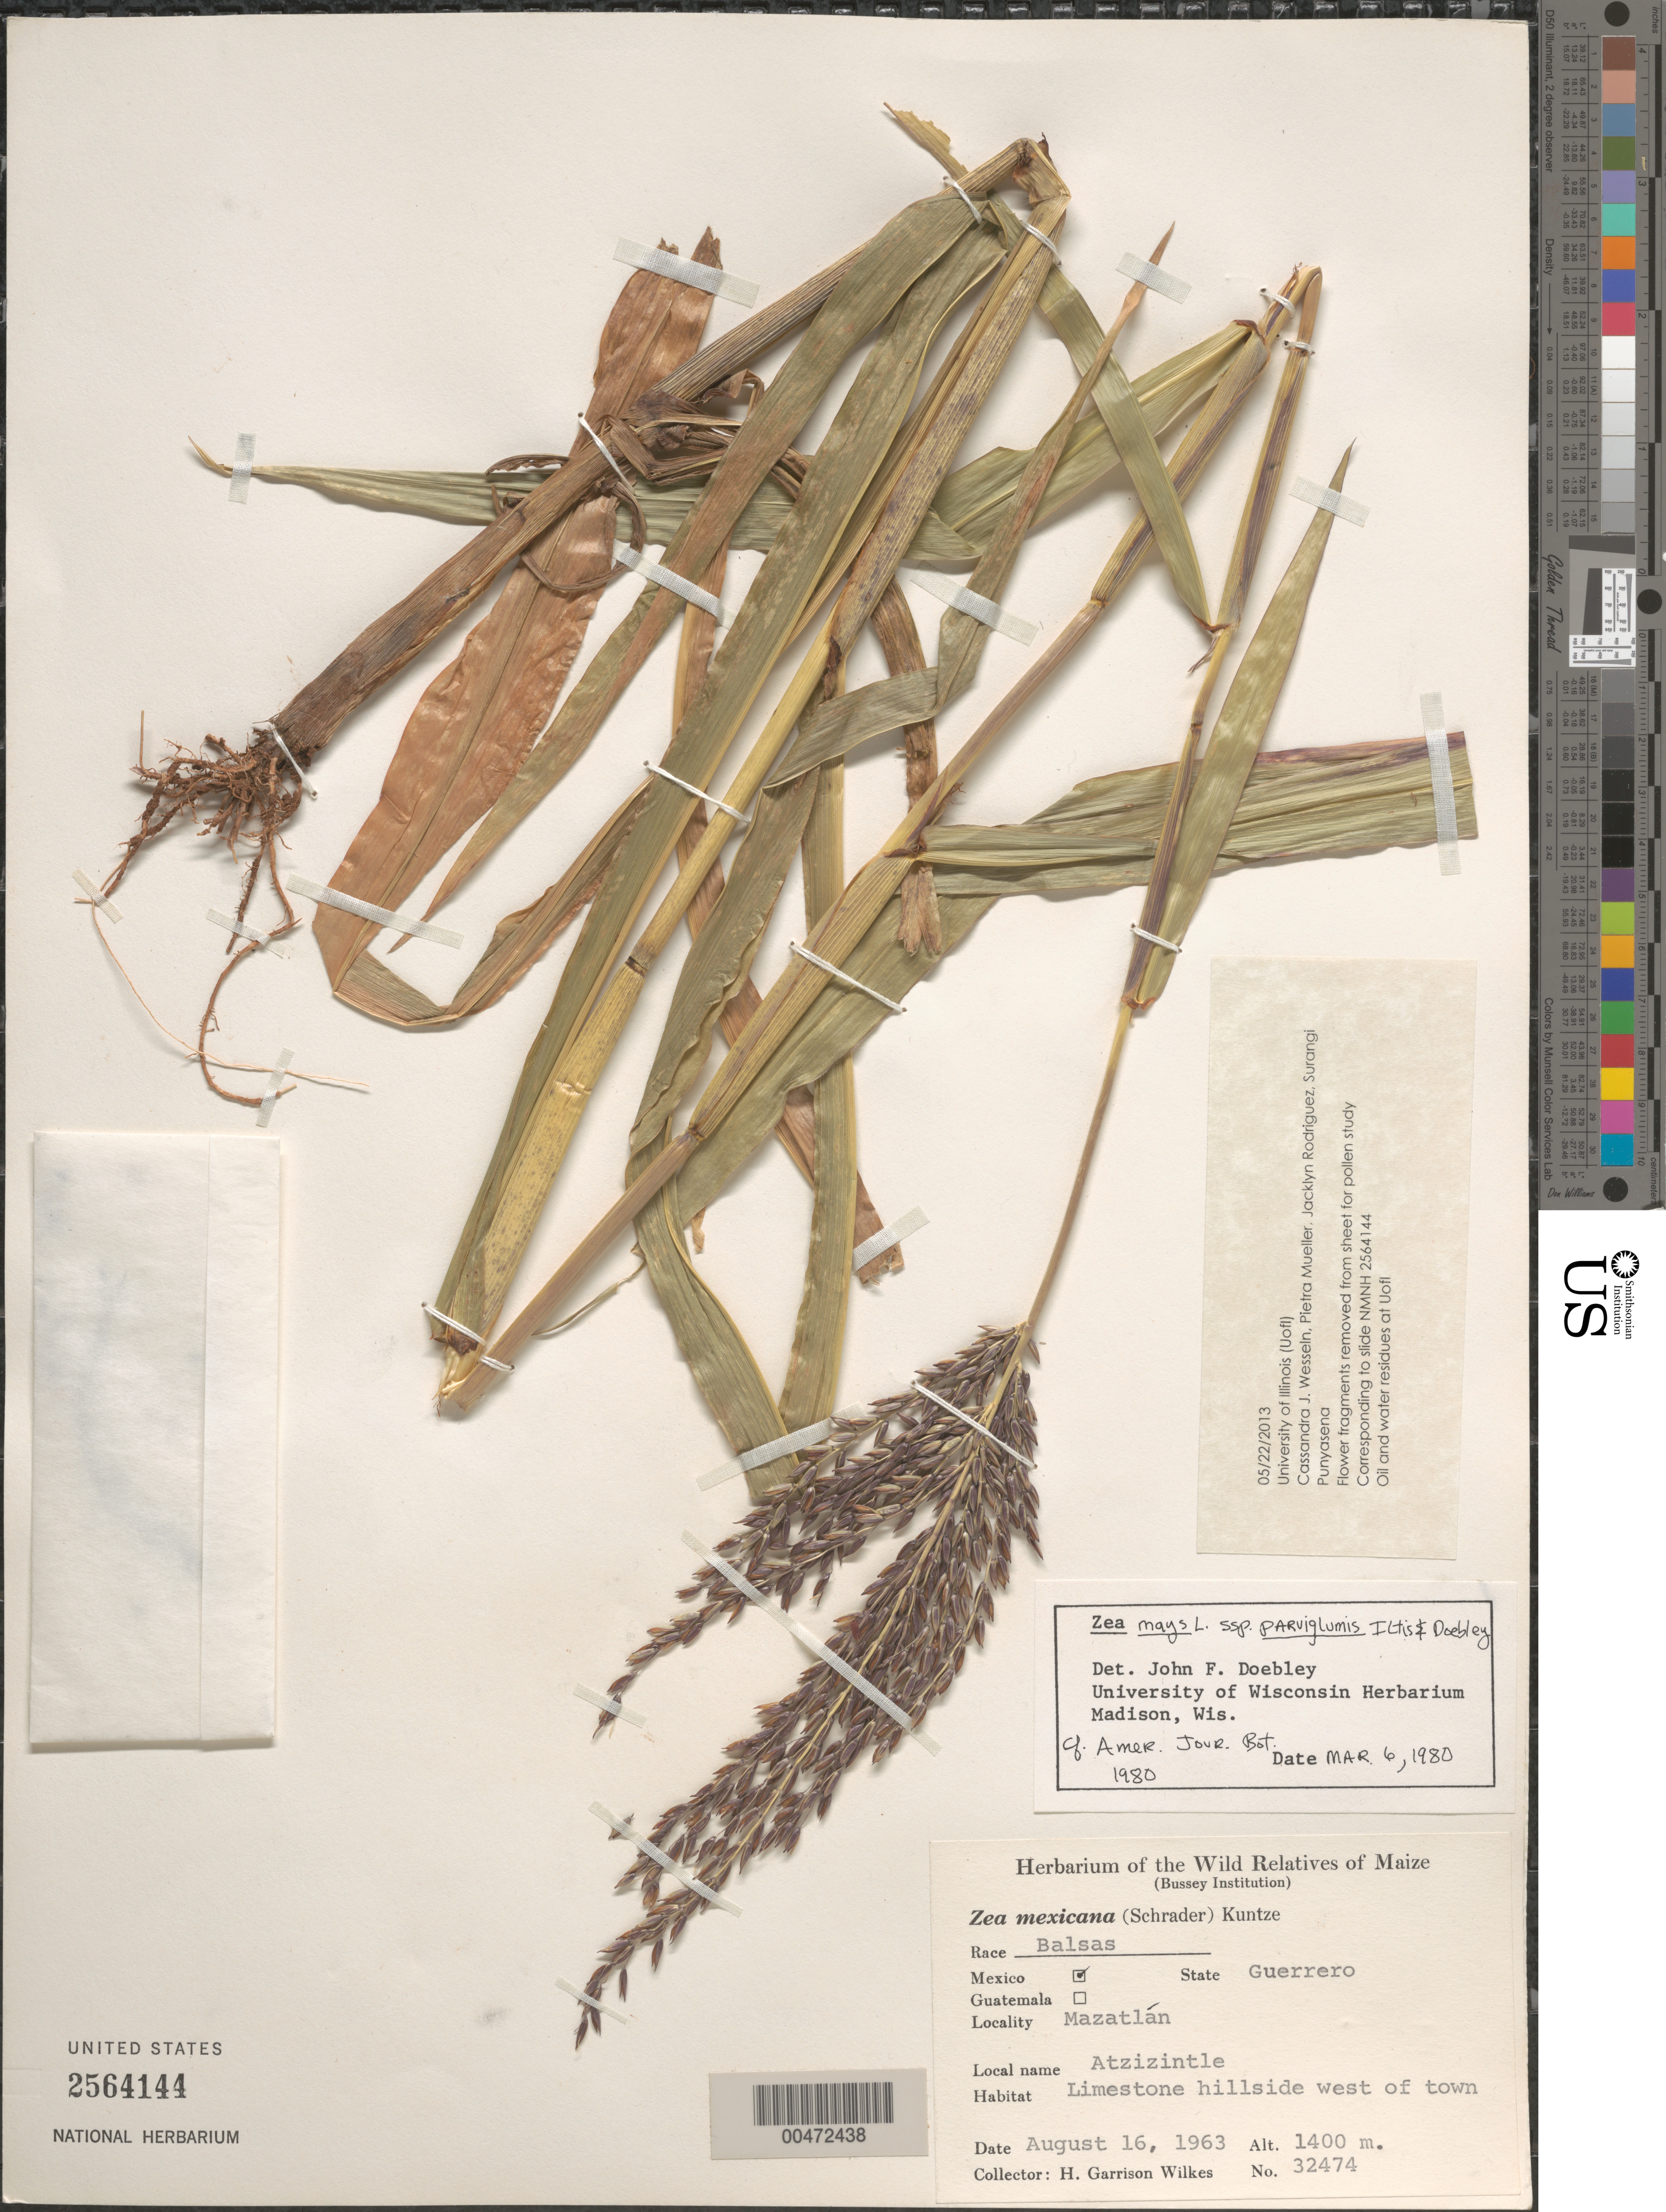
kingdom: Plantae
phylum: Tracheophyta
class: Liliopsida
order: Poales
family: Poaceae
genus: Zea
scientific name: Zea mays subsp. parviglumis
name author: Iltis & Doebley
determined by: Doebley, John F.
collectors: H. G. Wilkes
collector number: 32474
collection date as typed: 16 Aug 1963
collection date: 1963-08-16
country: Mexico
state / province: Guerrero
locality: Mazatlán, W of town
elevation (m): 1400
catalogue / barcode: US 2564144